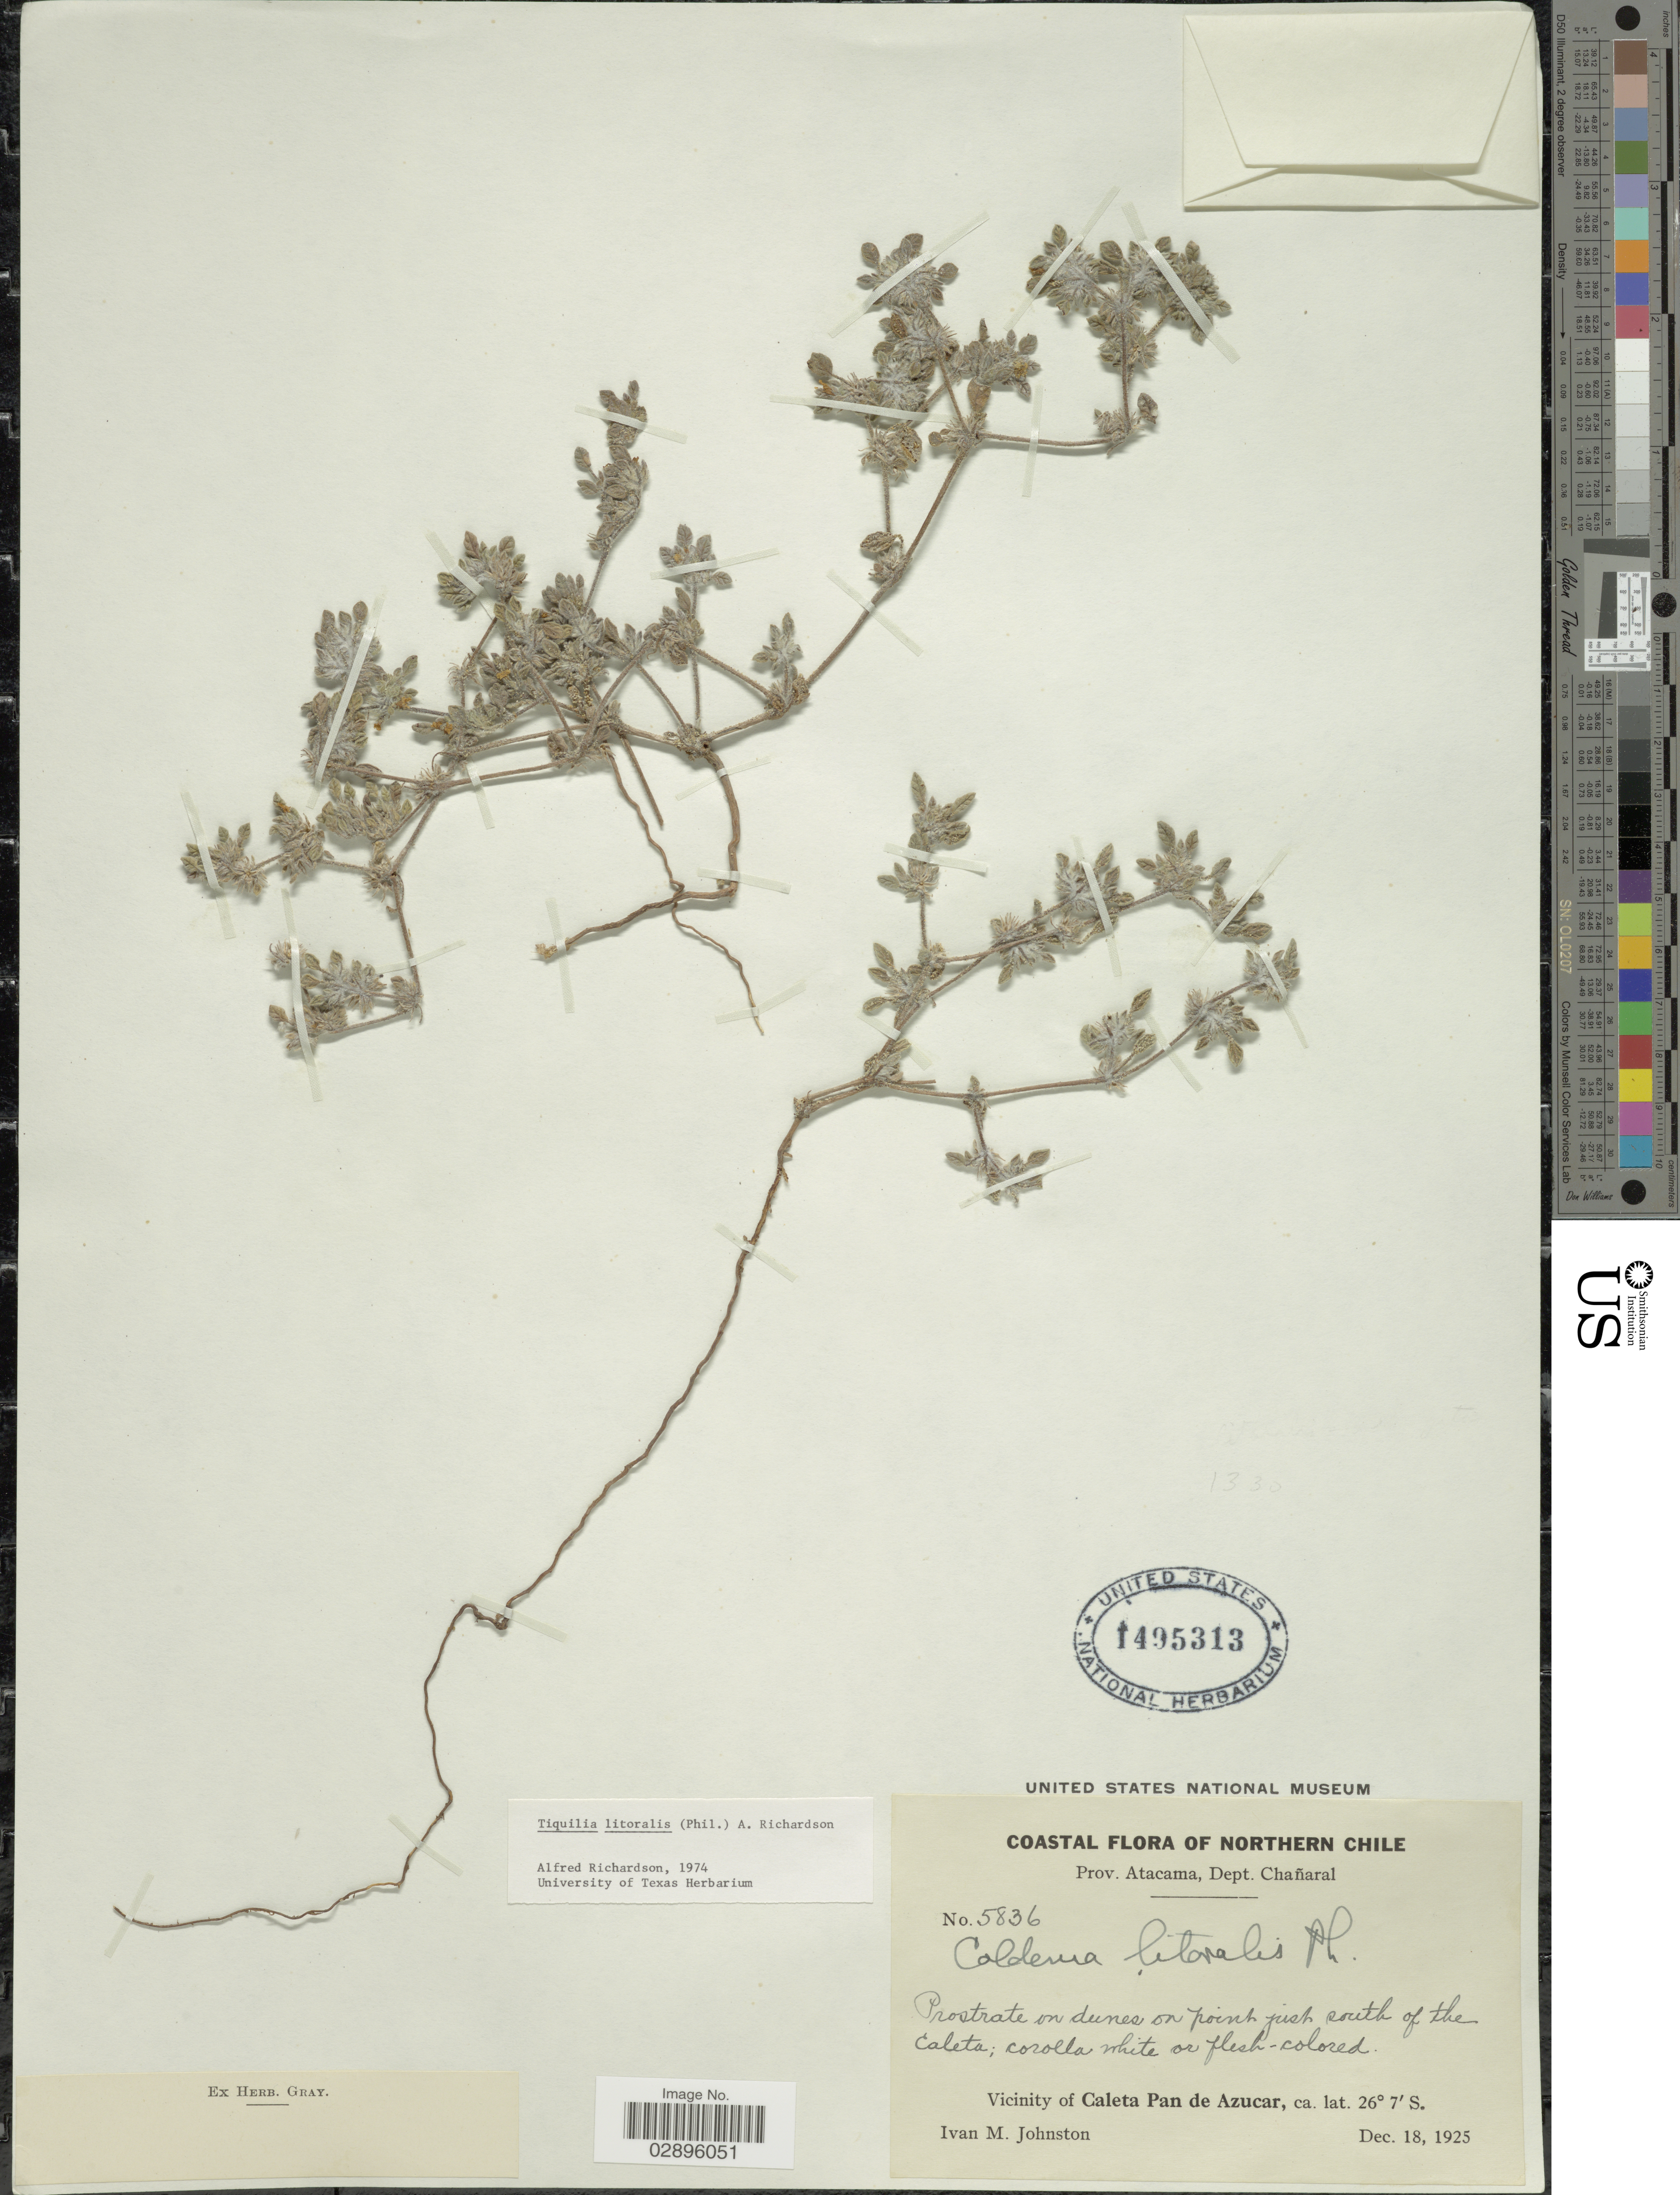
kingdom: Plantae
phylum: Tracheophyta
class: Magnoliopsida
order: Boraginales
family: Ehretiaceae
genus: Tiquilia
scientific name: Tiquilia litoralis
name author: (Phil.) A.T. Richardson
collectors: I.M. Johnston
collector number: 5836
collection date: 1925-12-18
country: Chile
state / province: Atacama (III)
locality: Northern Chile. Dept. Chañaral. Prostate on dunes on point just south of the Caleta. Vicinity of Caleta Pan de Azucar.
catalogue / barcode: US 1495313